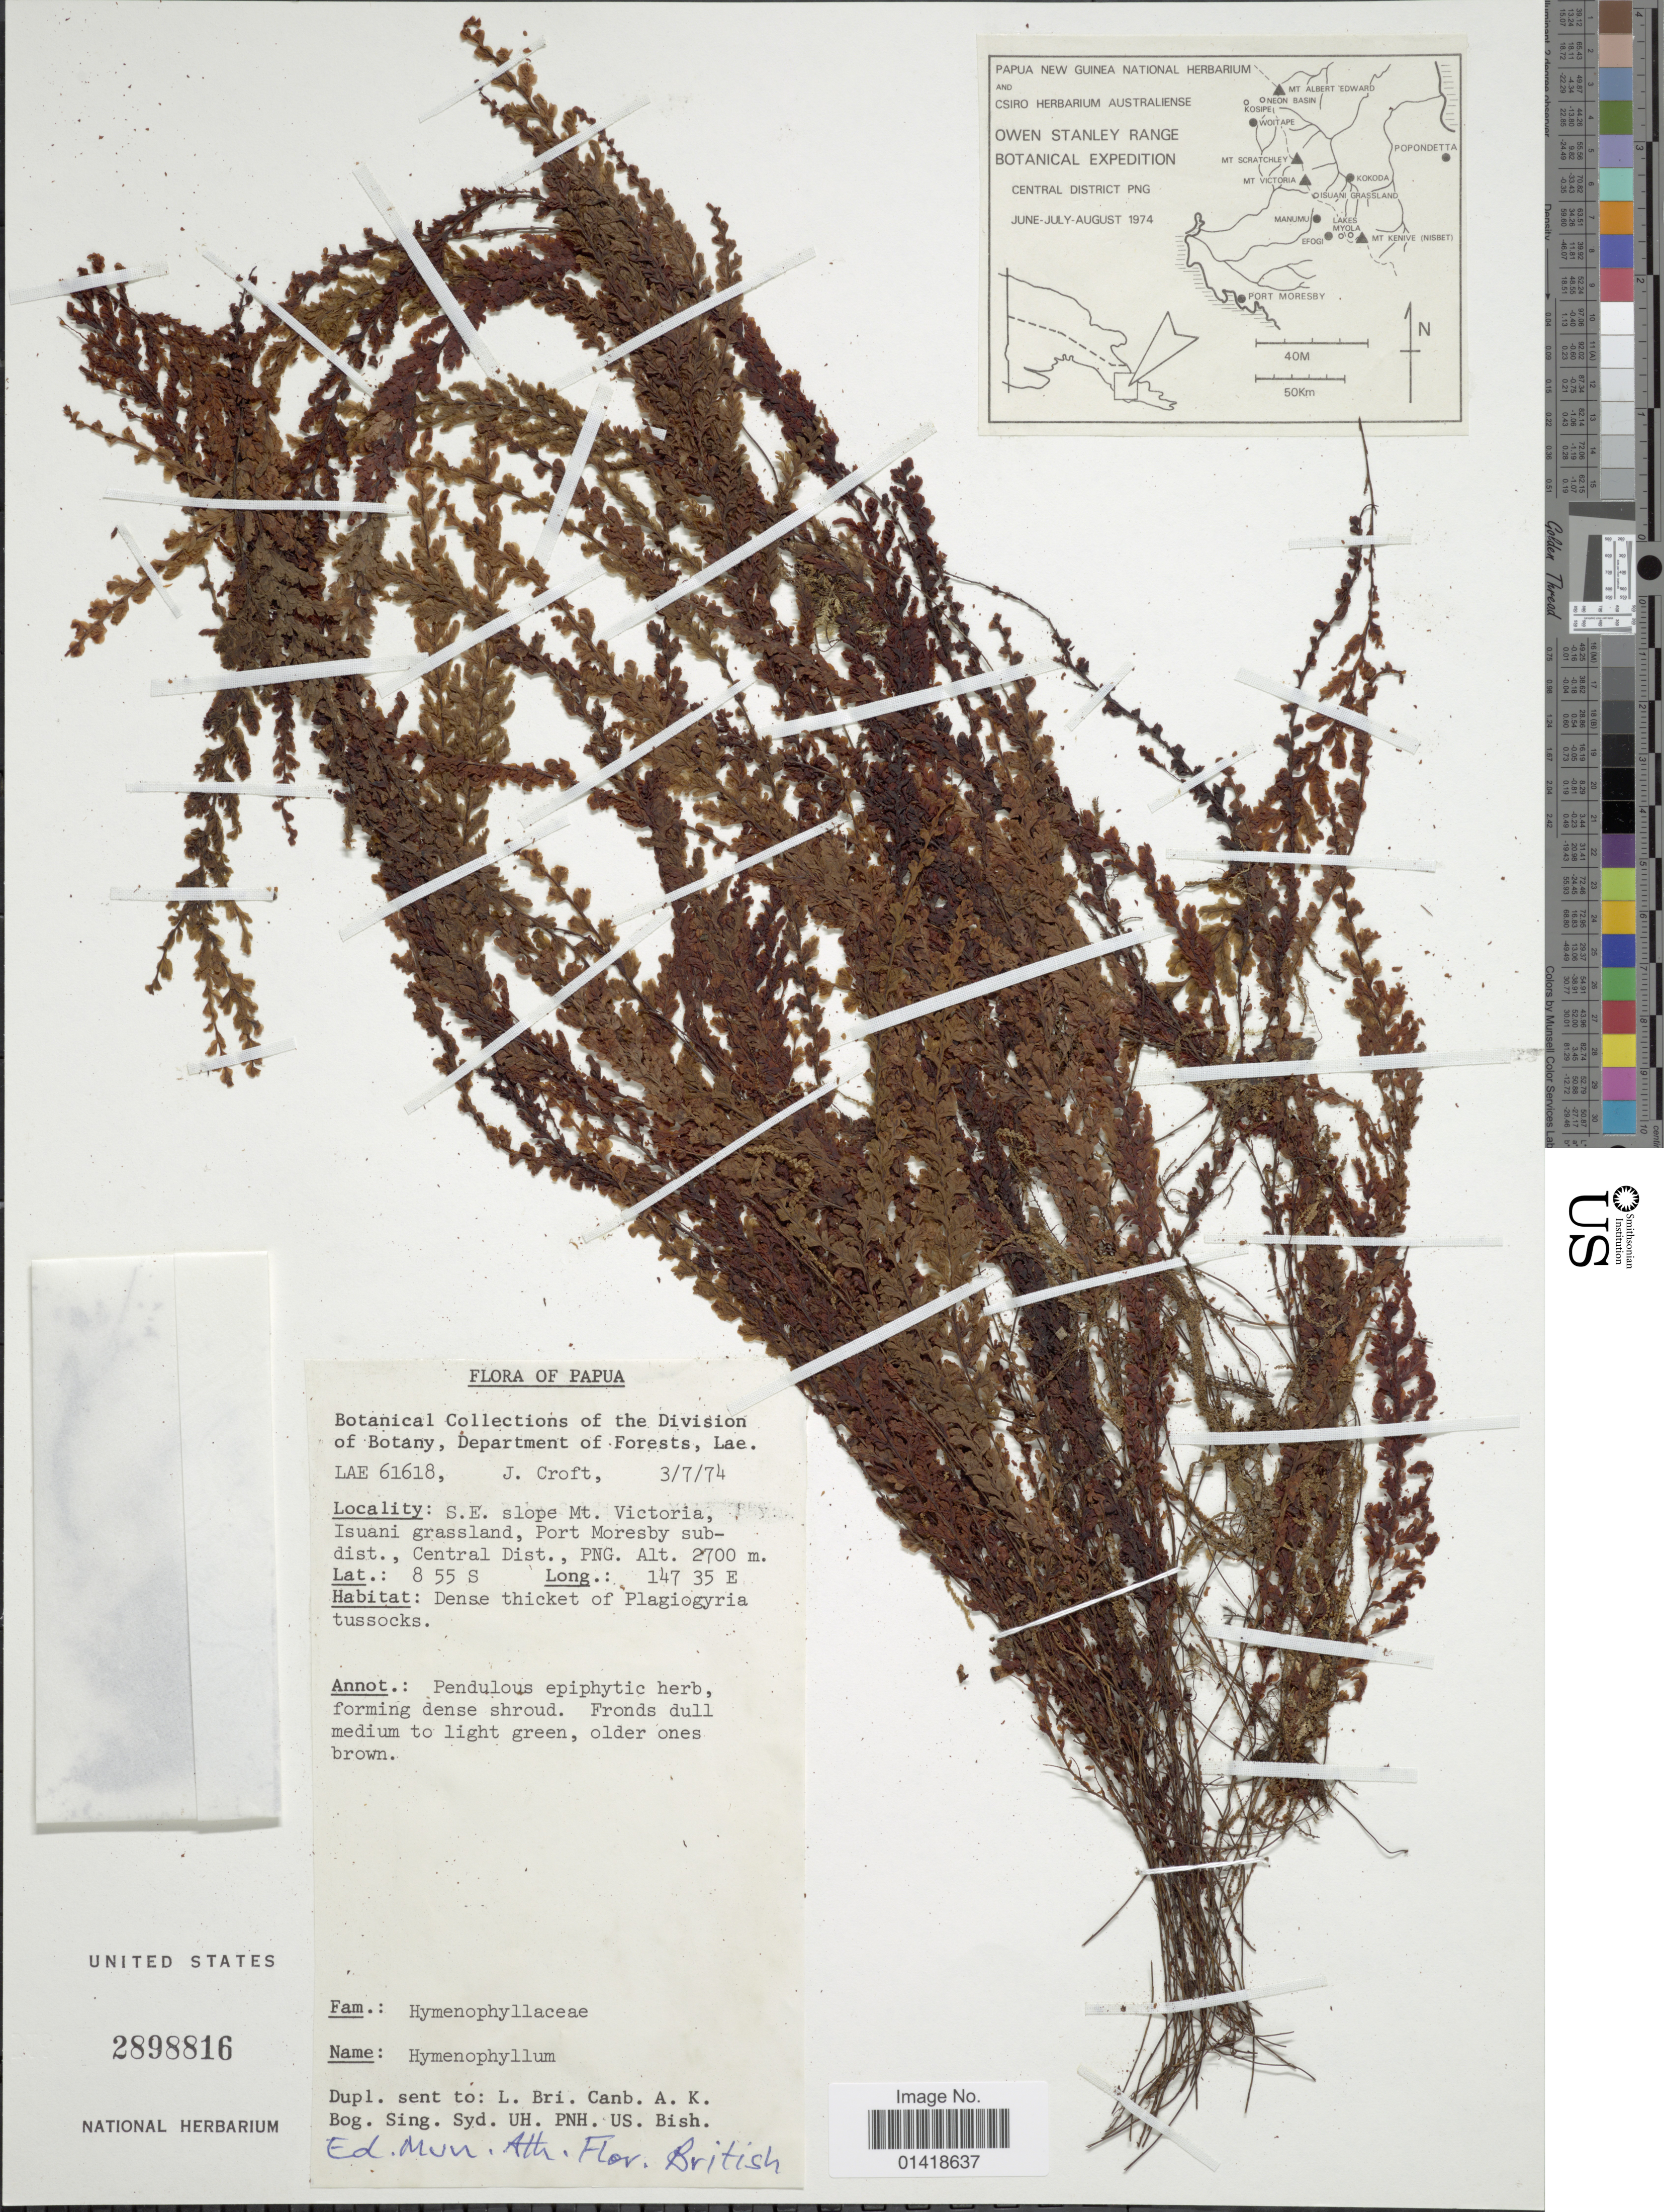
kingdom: Plantae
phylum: Tracheophyta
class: Polypodiopsida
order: Hymenophyllales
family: Hymenophyllaceae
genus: Hymenophyllum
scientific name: Hymenophyllum sp.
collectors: J. Croft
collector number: LAE 61618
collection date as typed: Transcribed d/m/y: 3/7/74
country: Papua New Guinea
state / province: Central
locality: S.E. slope MT. Victoria, Isuani grassland, Port Moresby subdist., Central Dist., PNG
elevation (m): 2700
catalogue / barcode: US 2898816